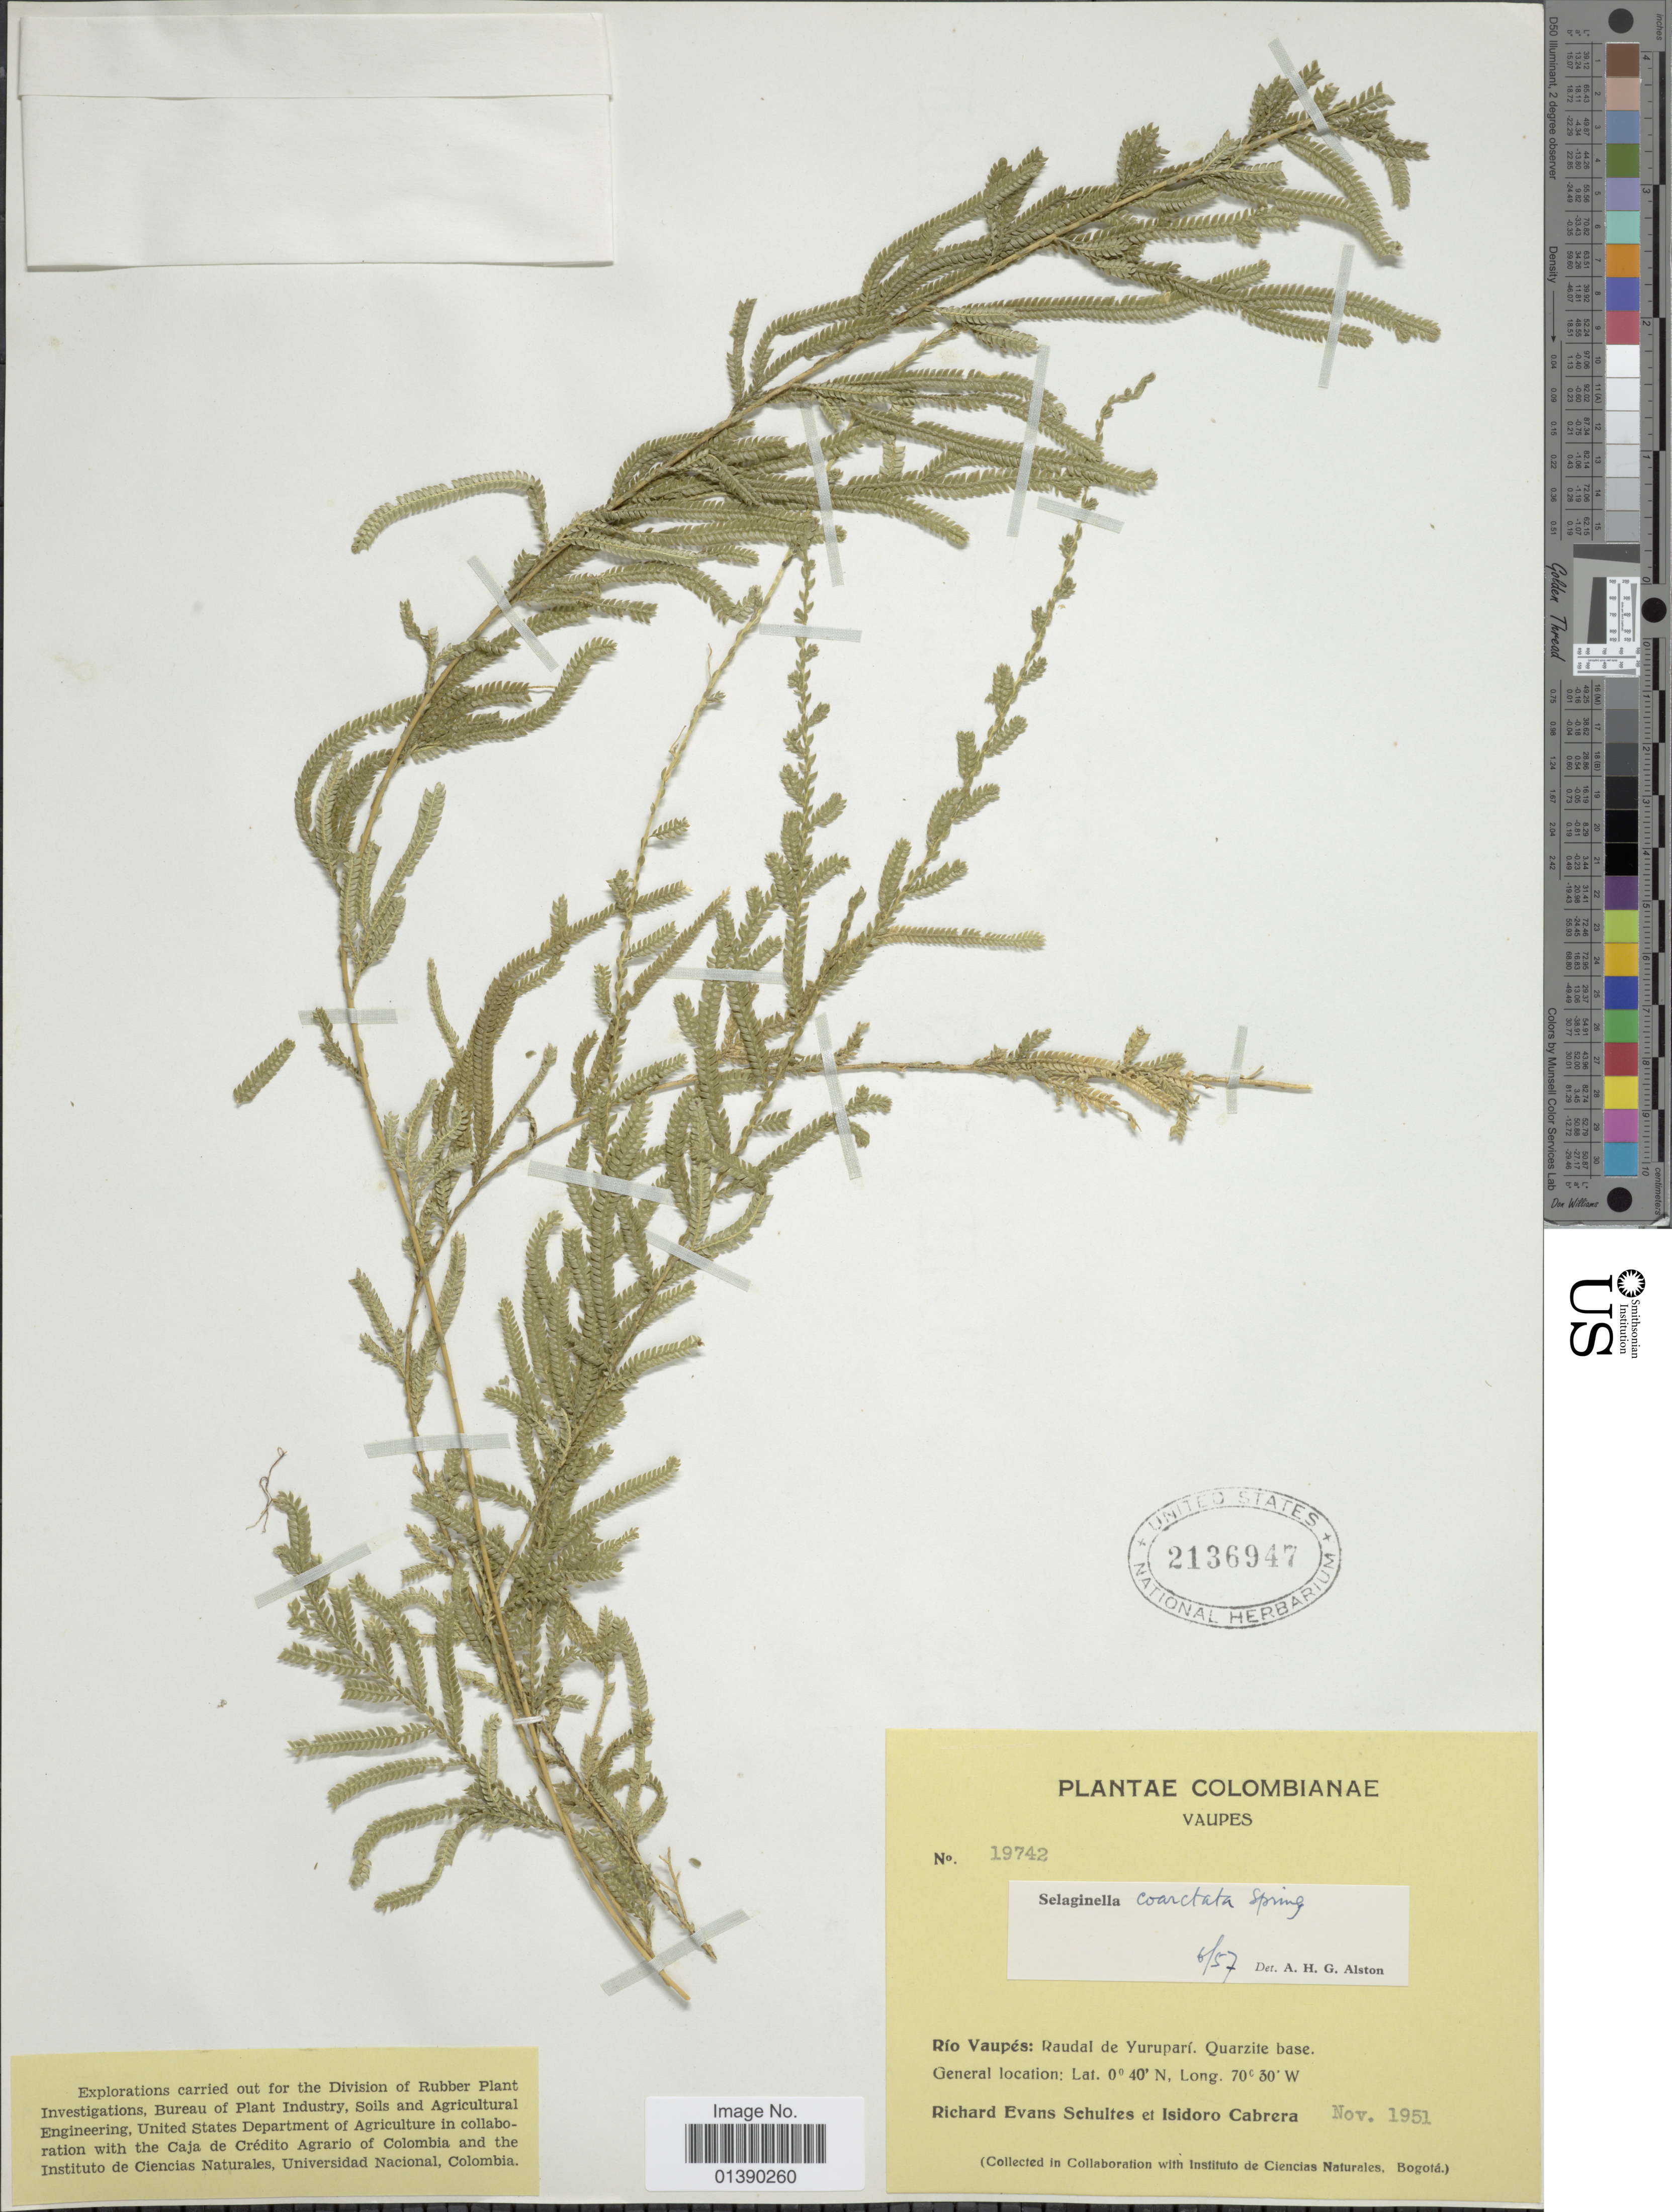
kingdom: Plantae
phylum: Tracheophyta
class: Lycopodiopsida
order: Selaginellales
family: Selaginellaceae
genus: Selaginella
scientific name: Selaginella coarctata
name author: Spring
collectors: R. E. Schultes & I. Cabrera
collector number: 19742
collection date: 1951-11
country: Colombia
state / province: Vaupés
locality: Río Vaupés: Raudal de Yuruparí. Quartzite base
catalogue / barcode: US 2136947